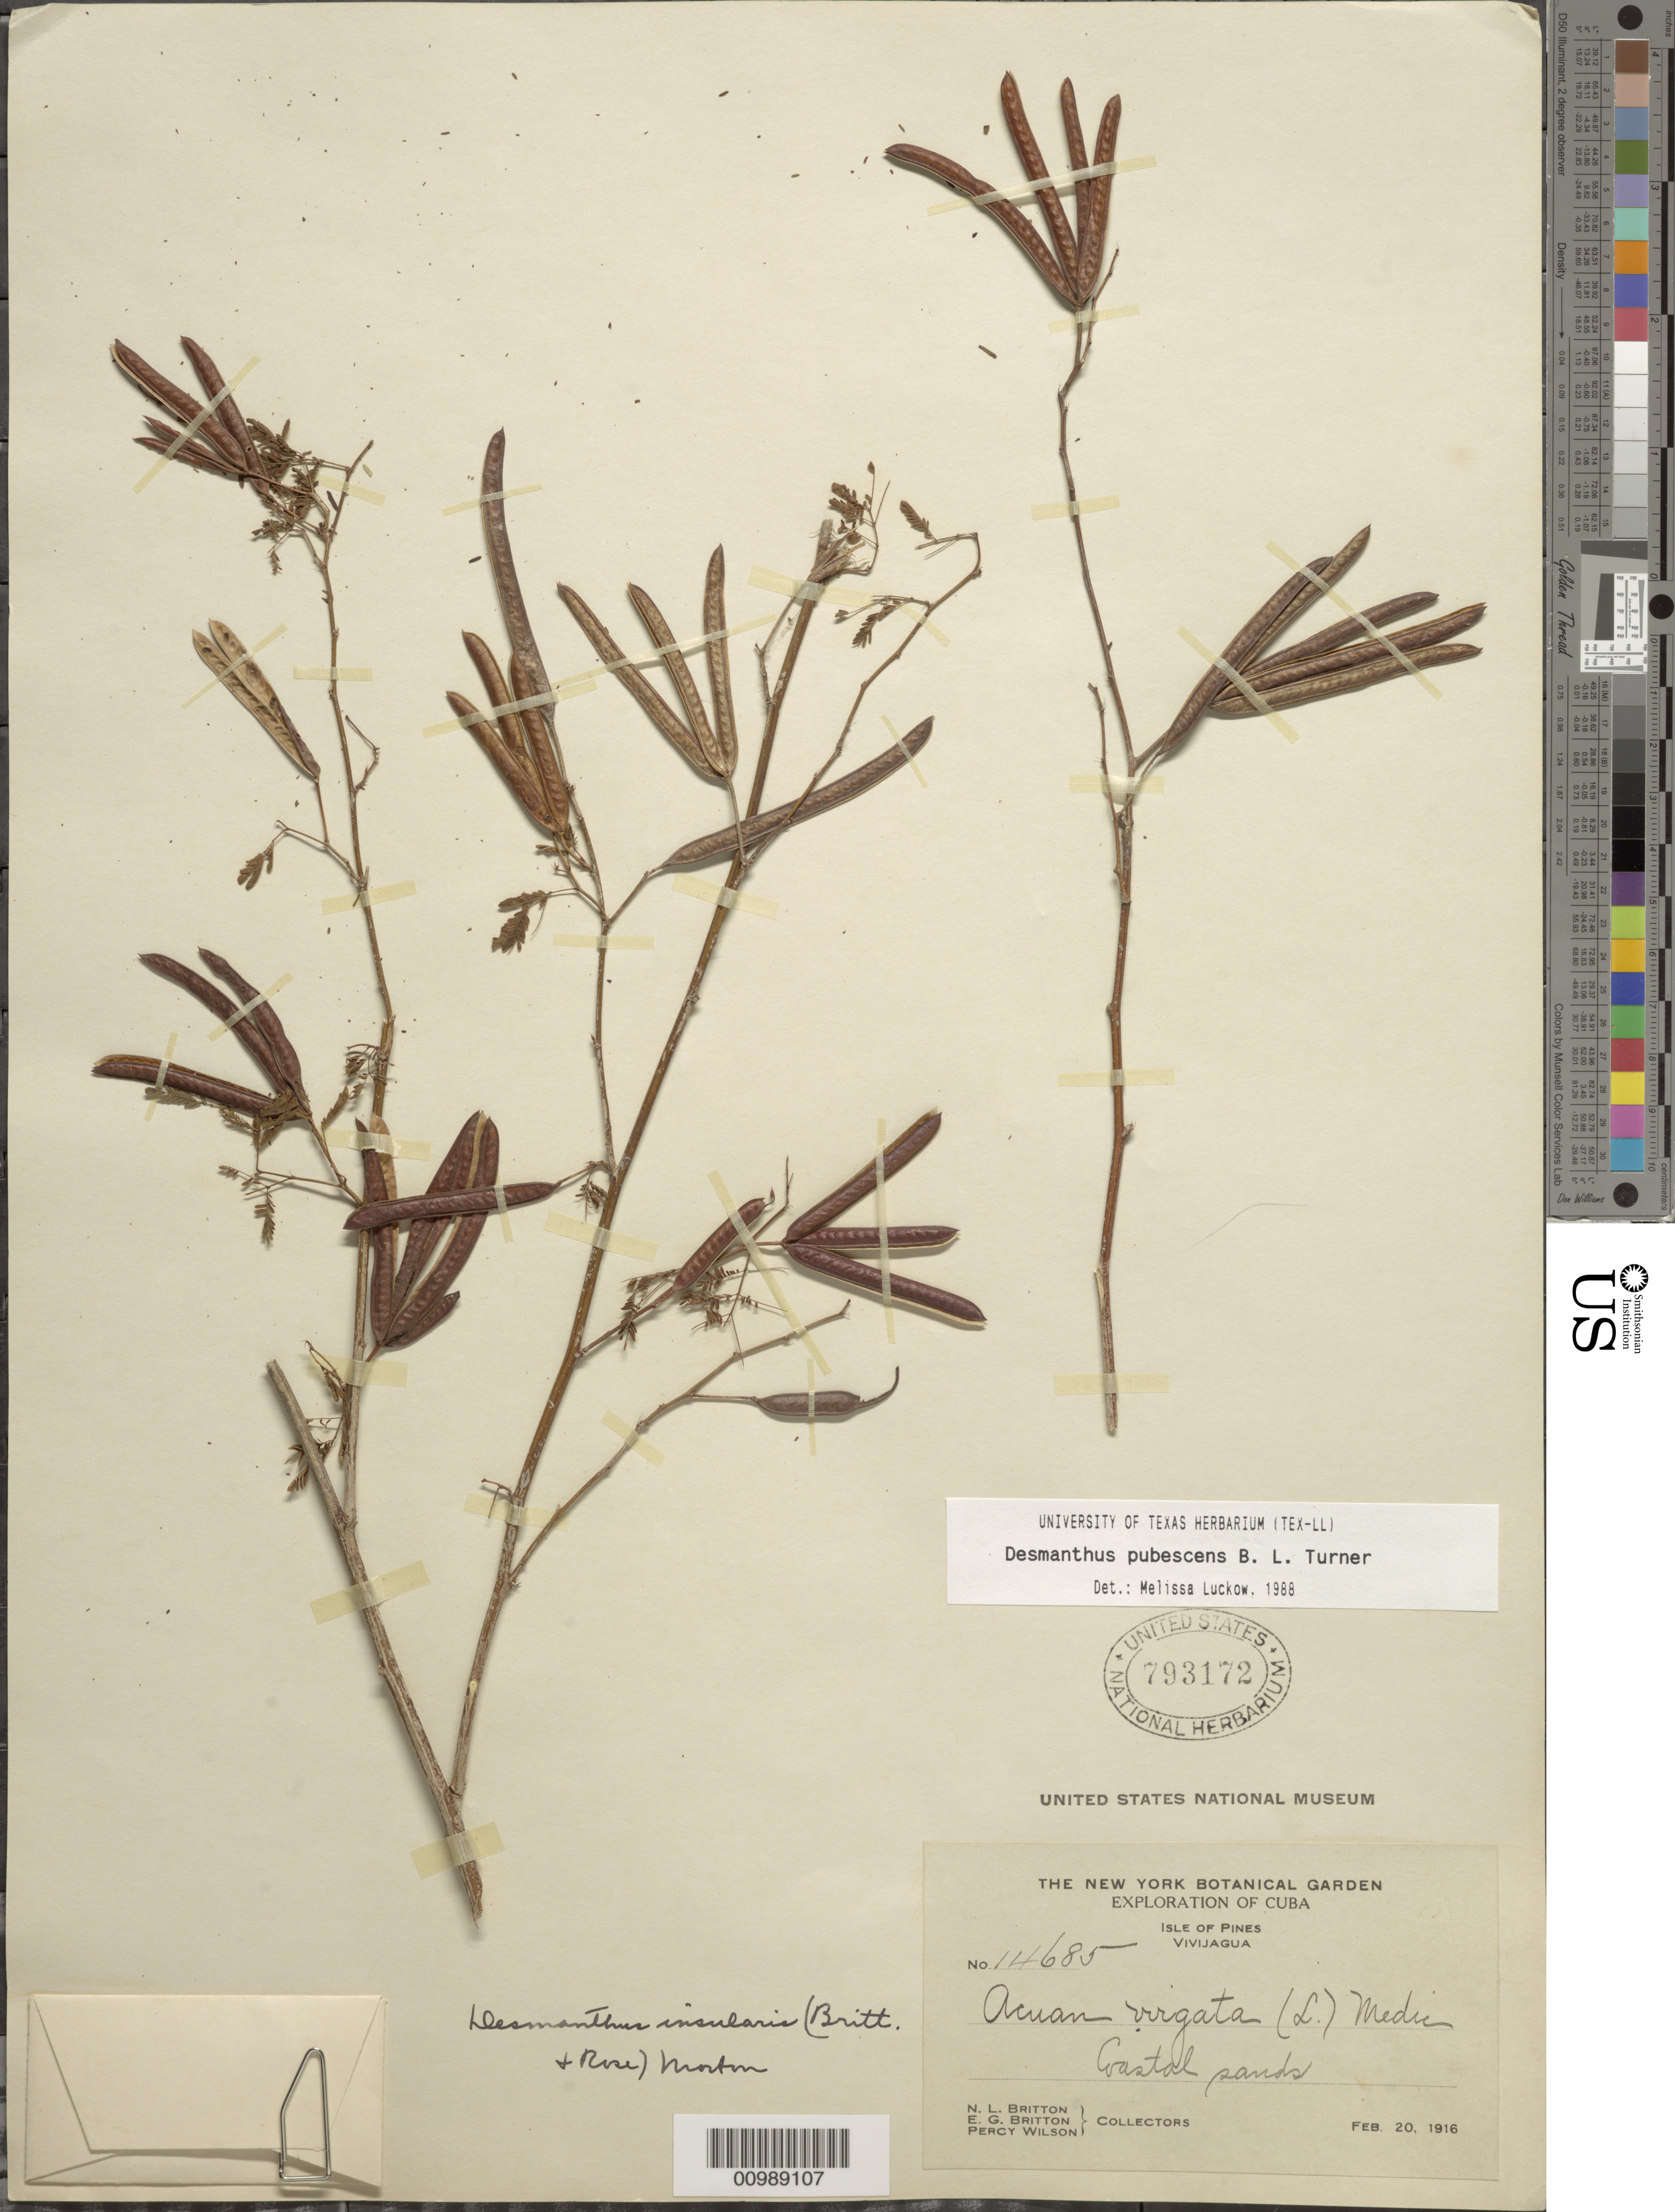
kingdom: Plantae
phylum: Tracheophyta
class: Magnoliopsida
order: Fabales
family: Fabaceae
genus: Desmanthus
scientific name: Desmanthus pubescens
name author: B.L. Turner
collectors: N. Britton, E. G. Britton & P. Wilson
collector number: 14685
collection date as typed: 20 Feb 1916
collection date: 1916-02-20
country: Cuba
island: Isla de la Juventud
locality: Vivijagua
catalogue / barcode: US 793172